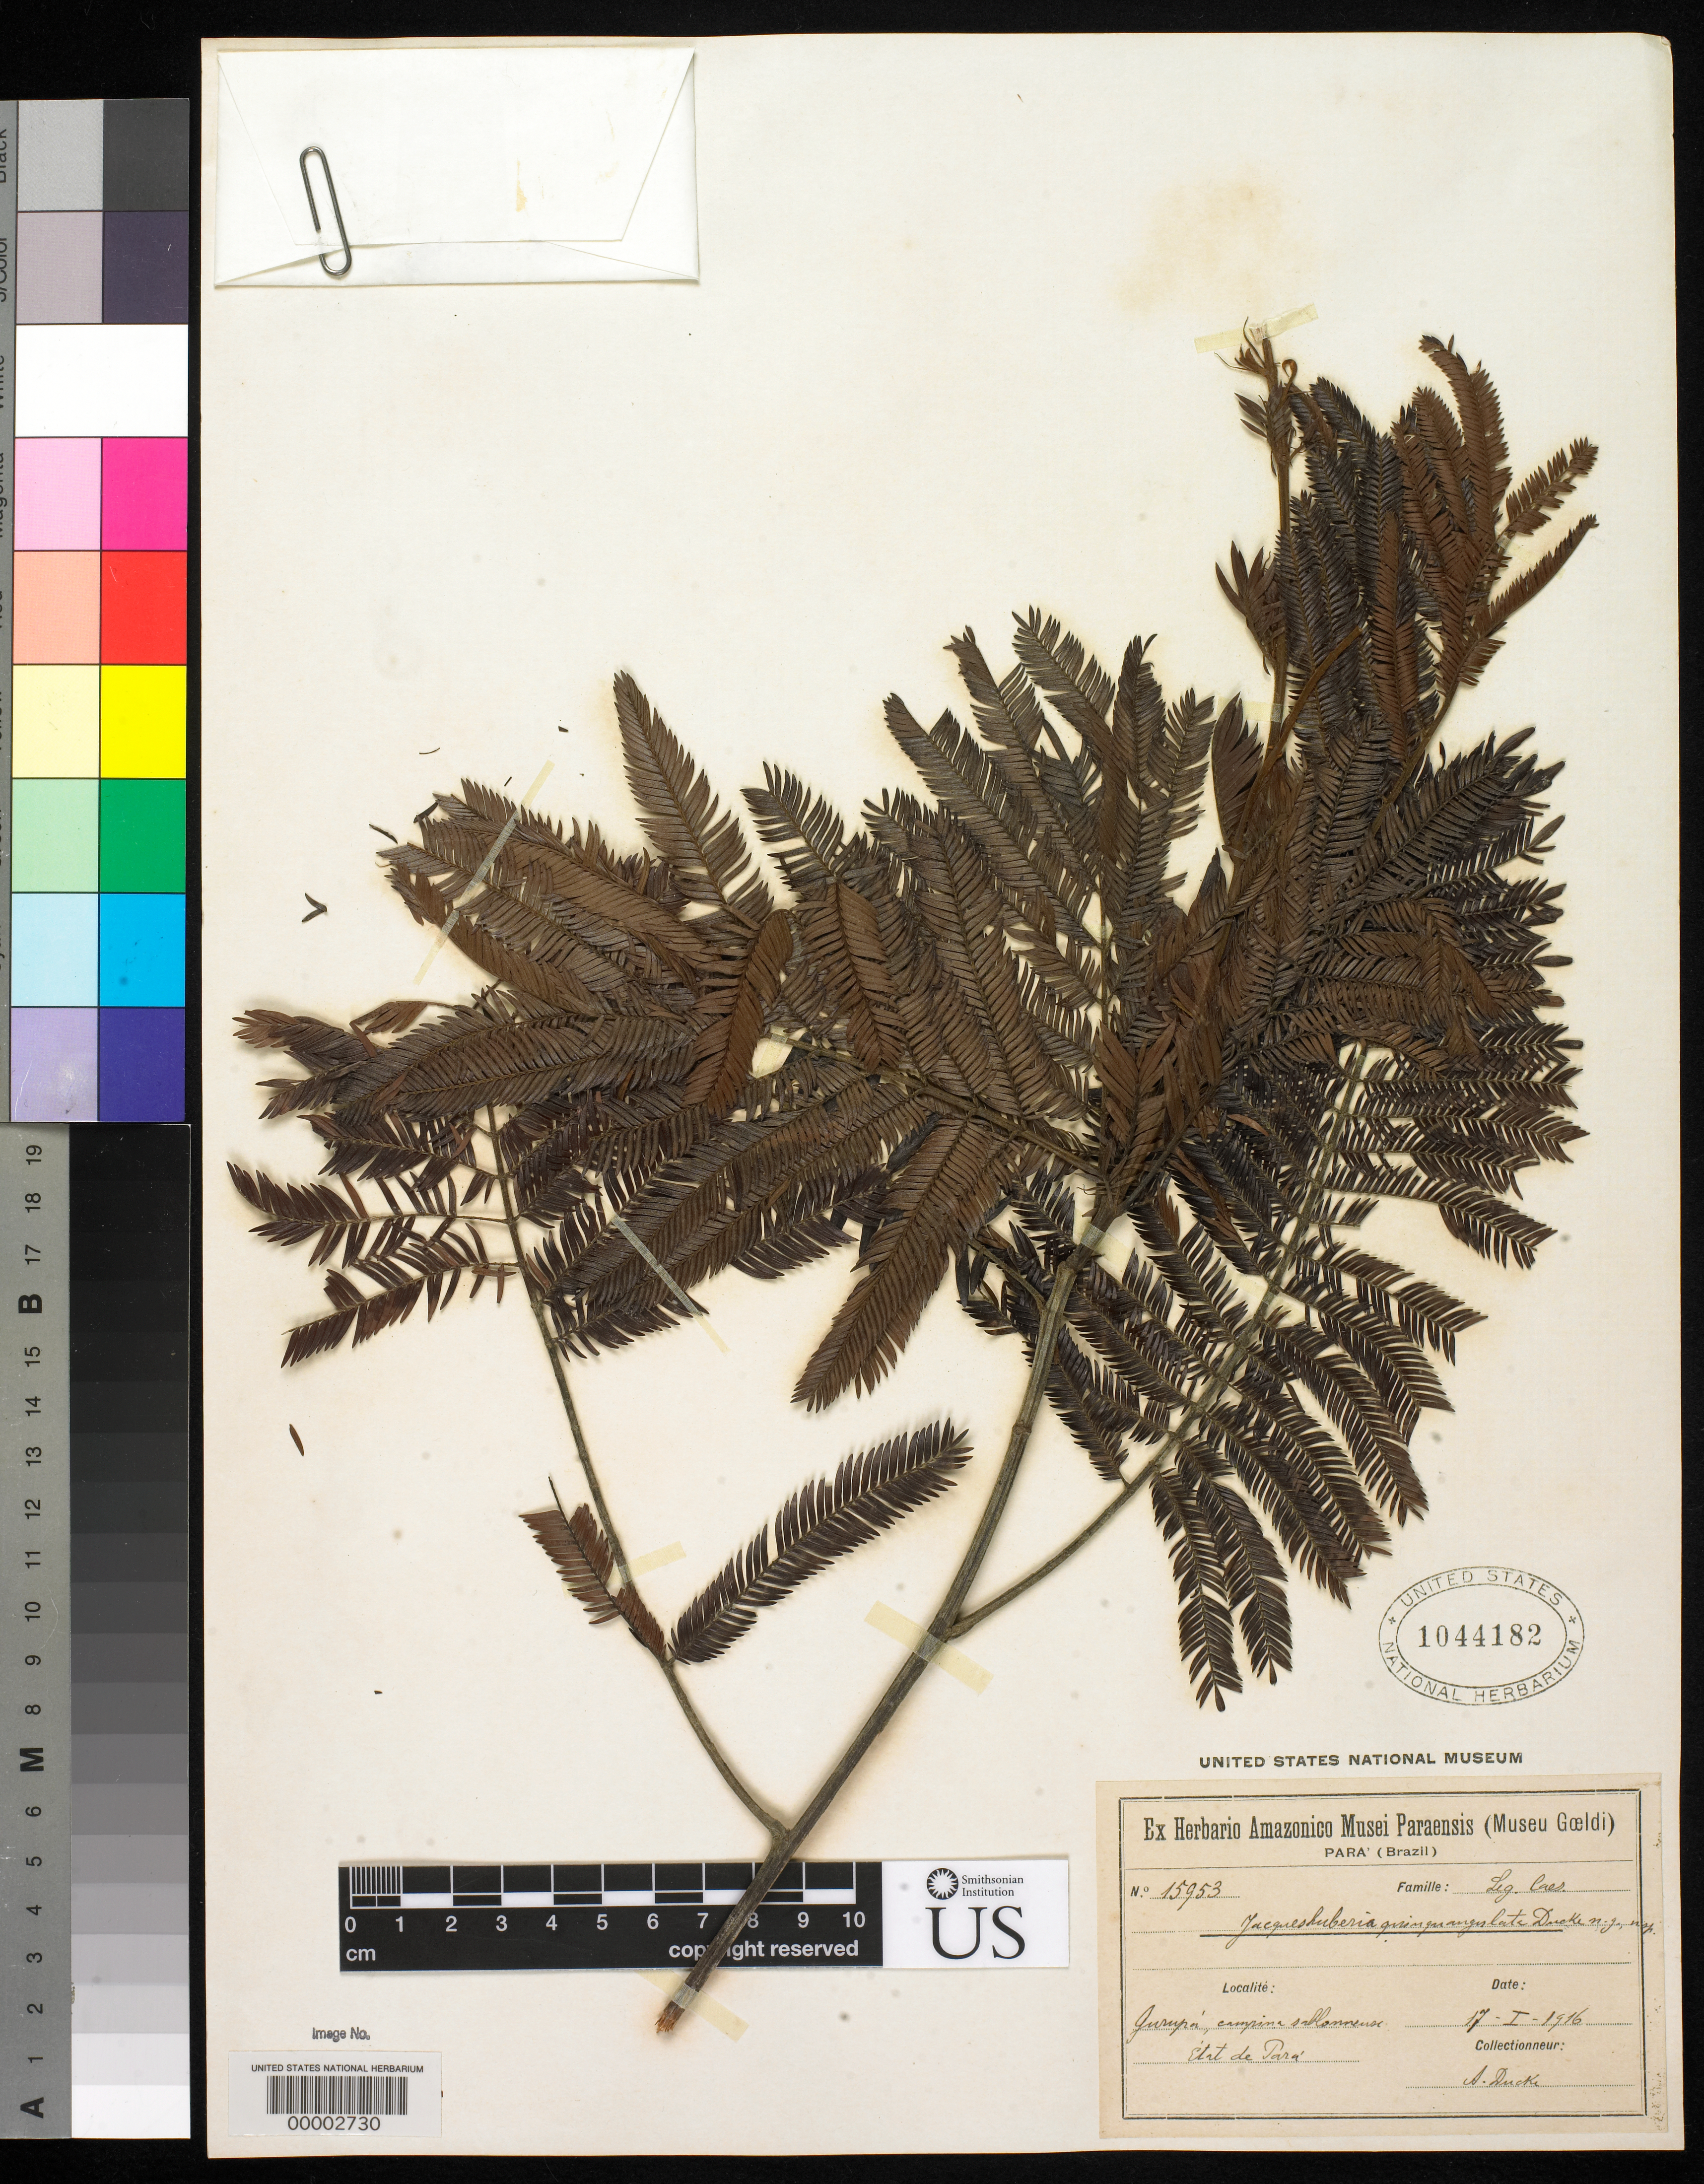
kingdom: Plantae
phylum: Tracheophyta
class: Magnoliopsida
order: Fabales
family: Fabaceae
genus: Jacqueshuberia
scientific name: Jacqueshuberia quinquangulata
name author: Ducke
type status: Isotype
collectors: A. Ducke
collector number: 15953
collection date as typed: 17 Jan 1916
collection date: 1916-01-17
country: Brazil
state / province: Pará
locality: Gurupa.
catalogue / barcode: US 1044182